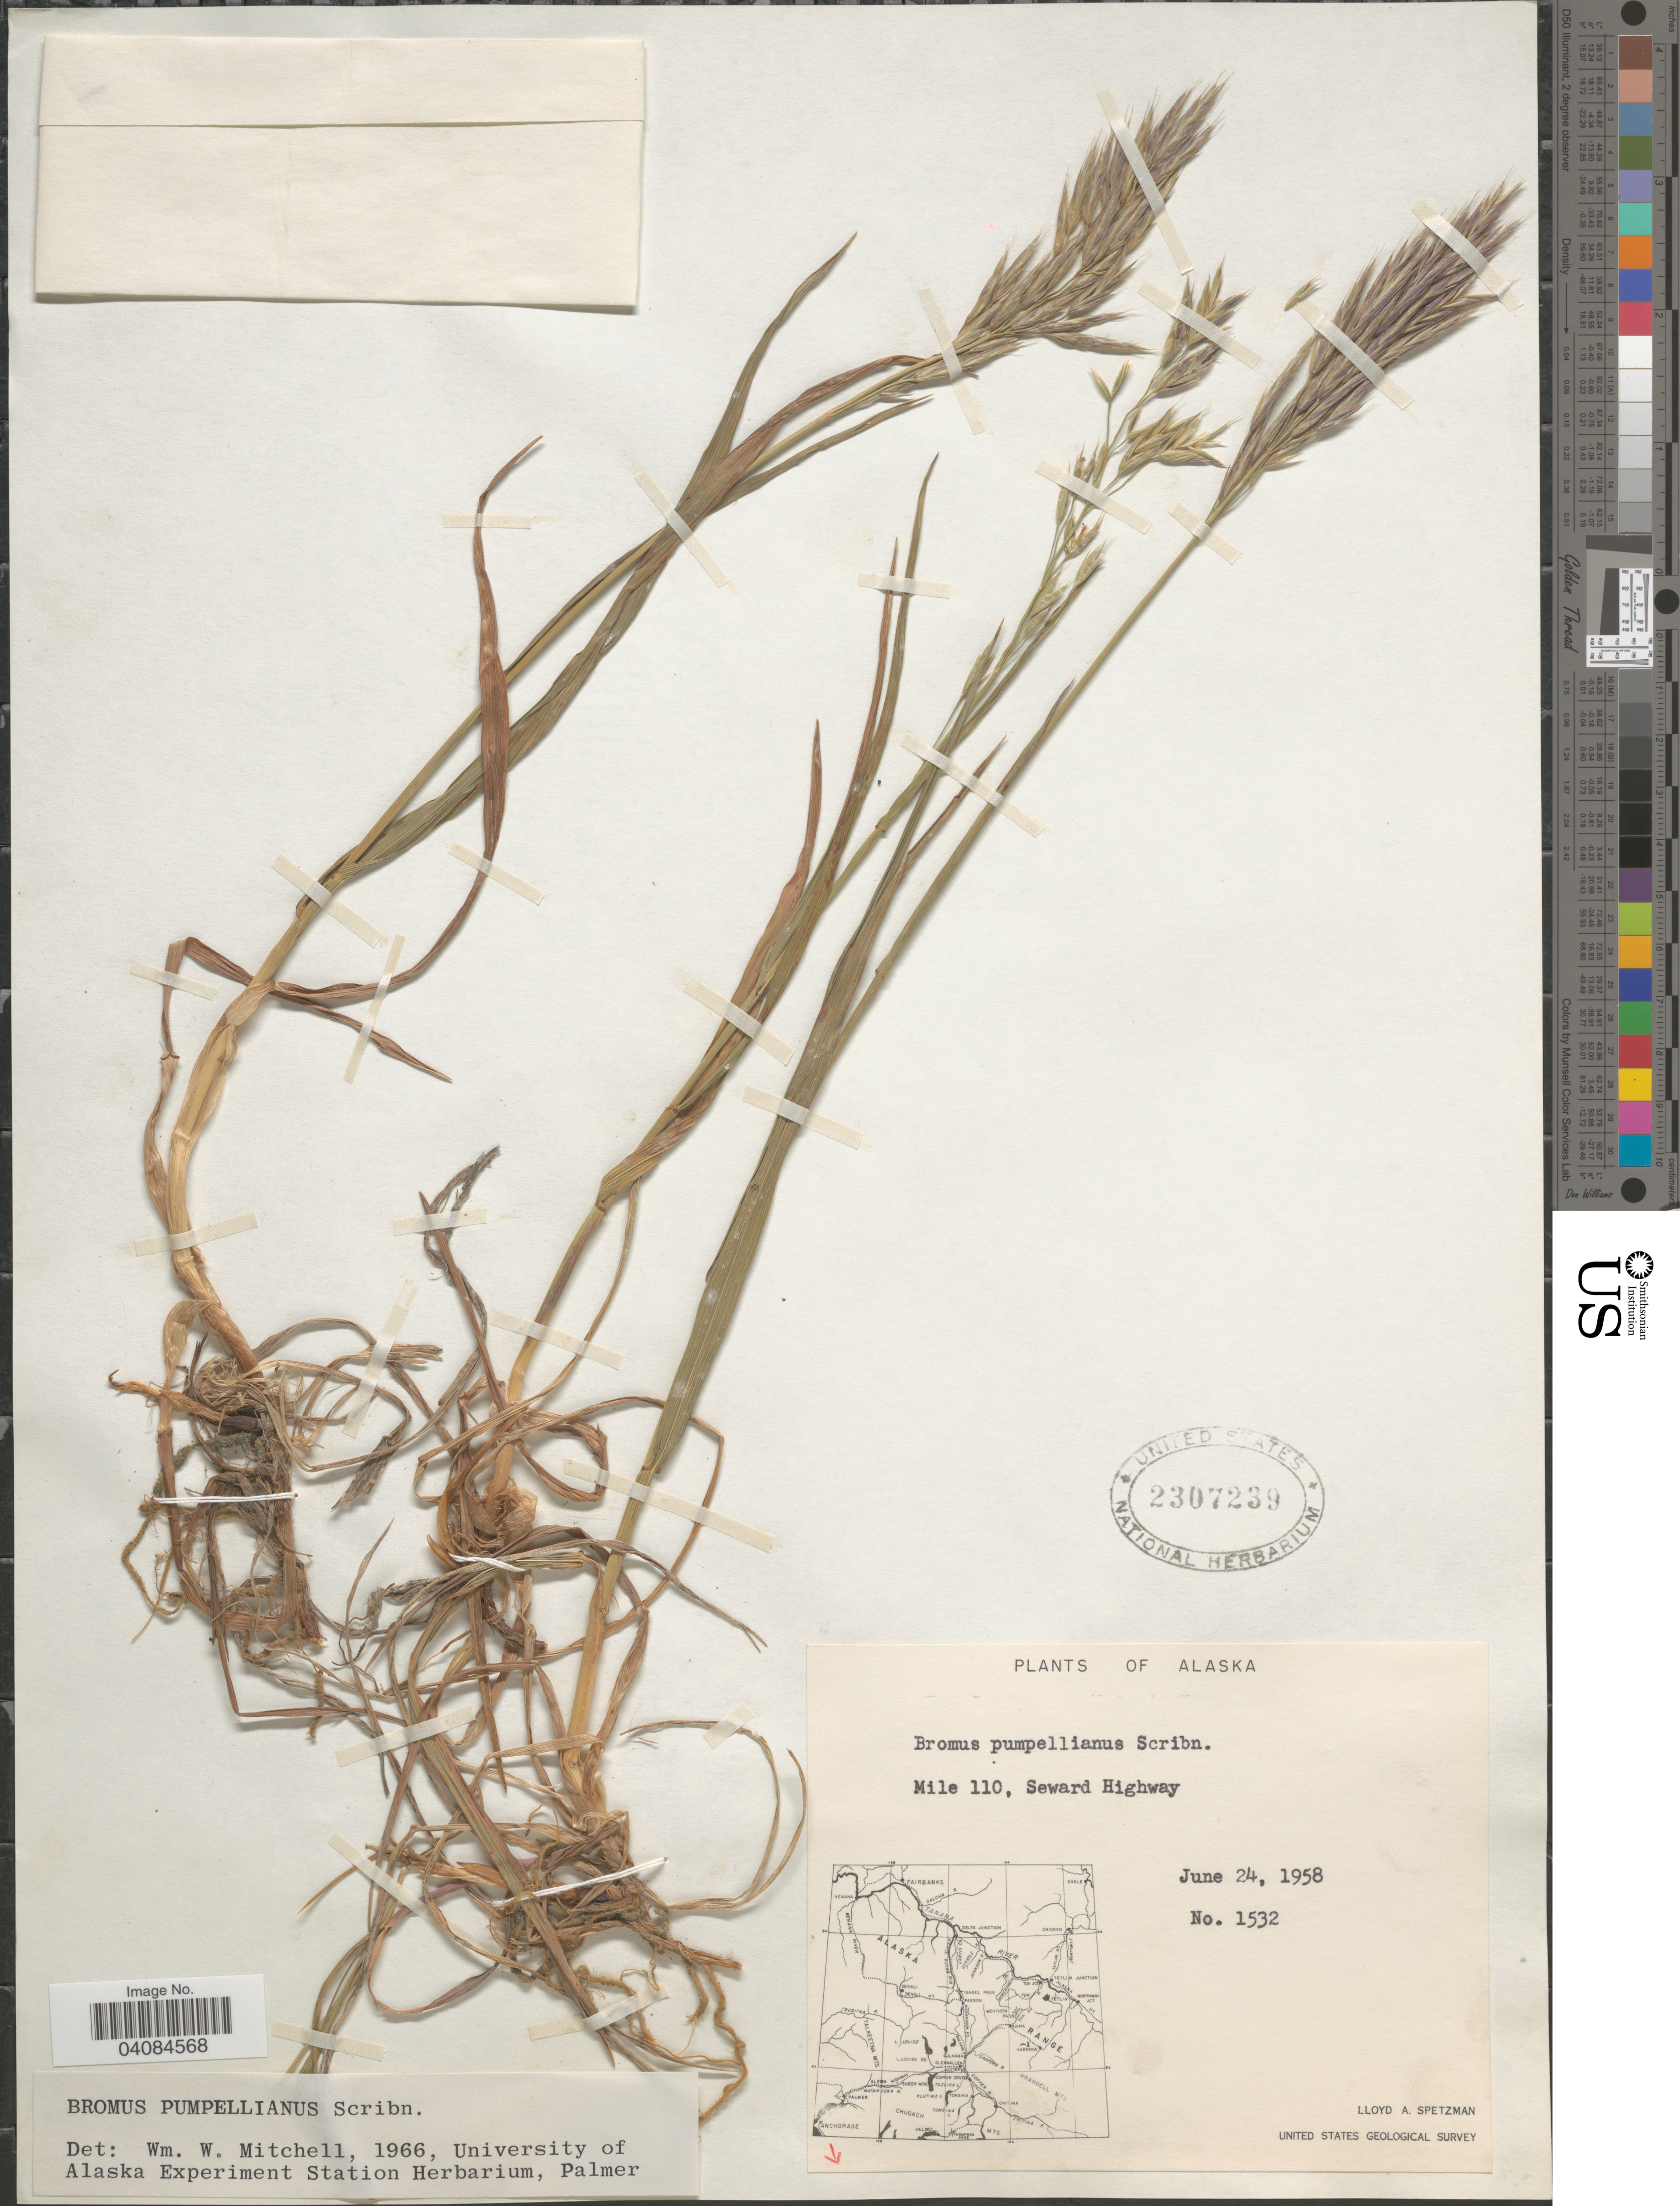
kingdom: Plantae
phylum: Tracheophyta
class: Liliopsida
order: Poales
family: Poaceae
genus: Bromus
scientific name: Bromus pumpellianus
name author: Scribn.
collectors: L. Spetzman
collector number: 1532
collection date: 1958-06-24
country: United States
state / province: Alaska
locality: Mile 110, Seward Highway. United States Geological Survey.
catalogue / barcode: US 2307239